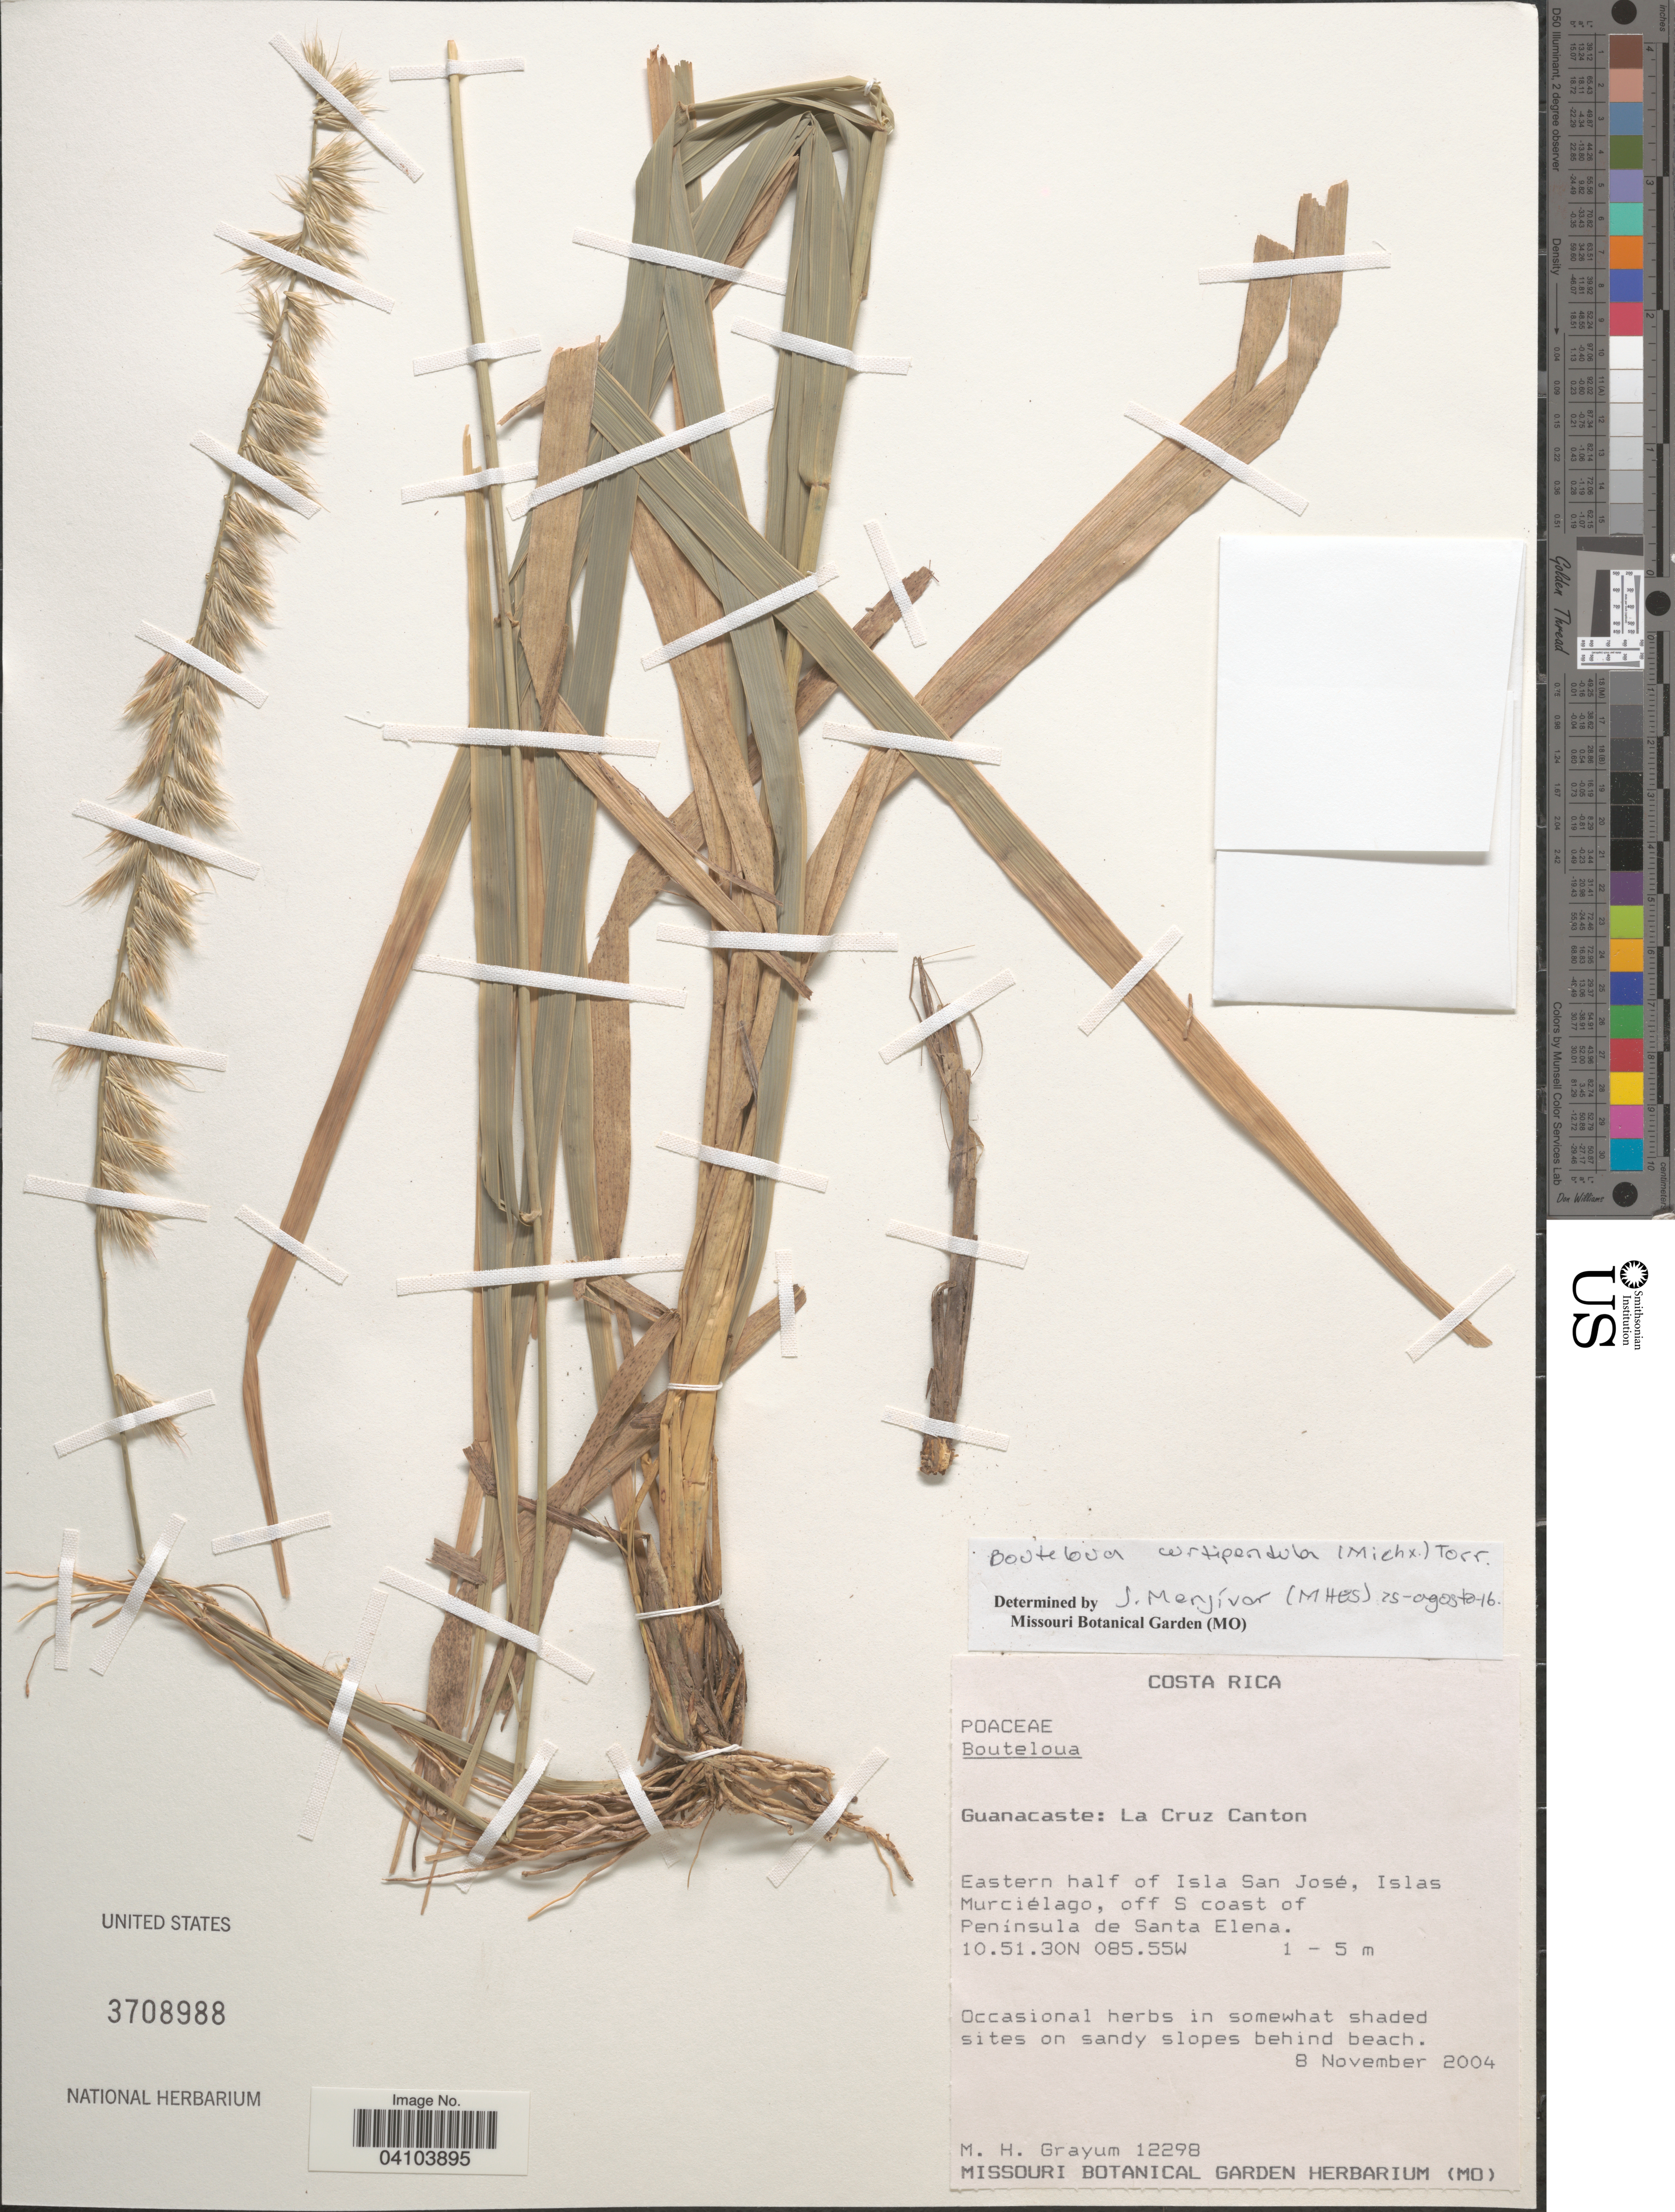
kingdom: Plantae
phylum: Tracheophyta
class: Liliopsida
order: Poales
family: Poaceae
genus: Bouteloua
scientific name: Bouteloua curtipendula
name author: (Michx.) Torr.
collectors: M. H. Grayum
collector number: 12298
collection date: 2004-11-08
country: Costa Rica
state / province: Guanacaste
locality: La Cruz Canton. Eastern half of Isla San José, Islas Murciélago, off S coast of Peninsula de Santa Elena.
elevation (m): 1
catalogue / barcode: US 3708988